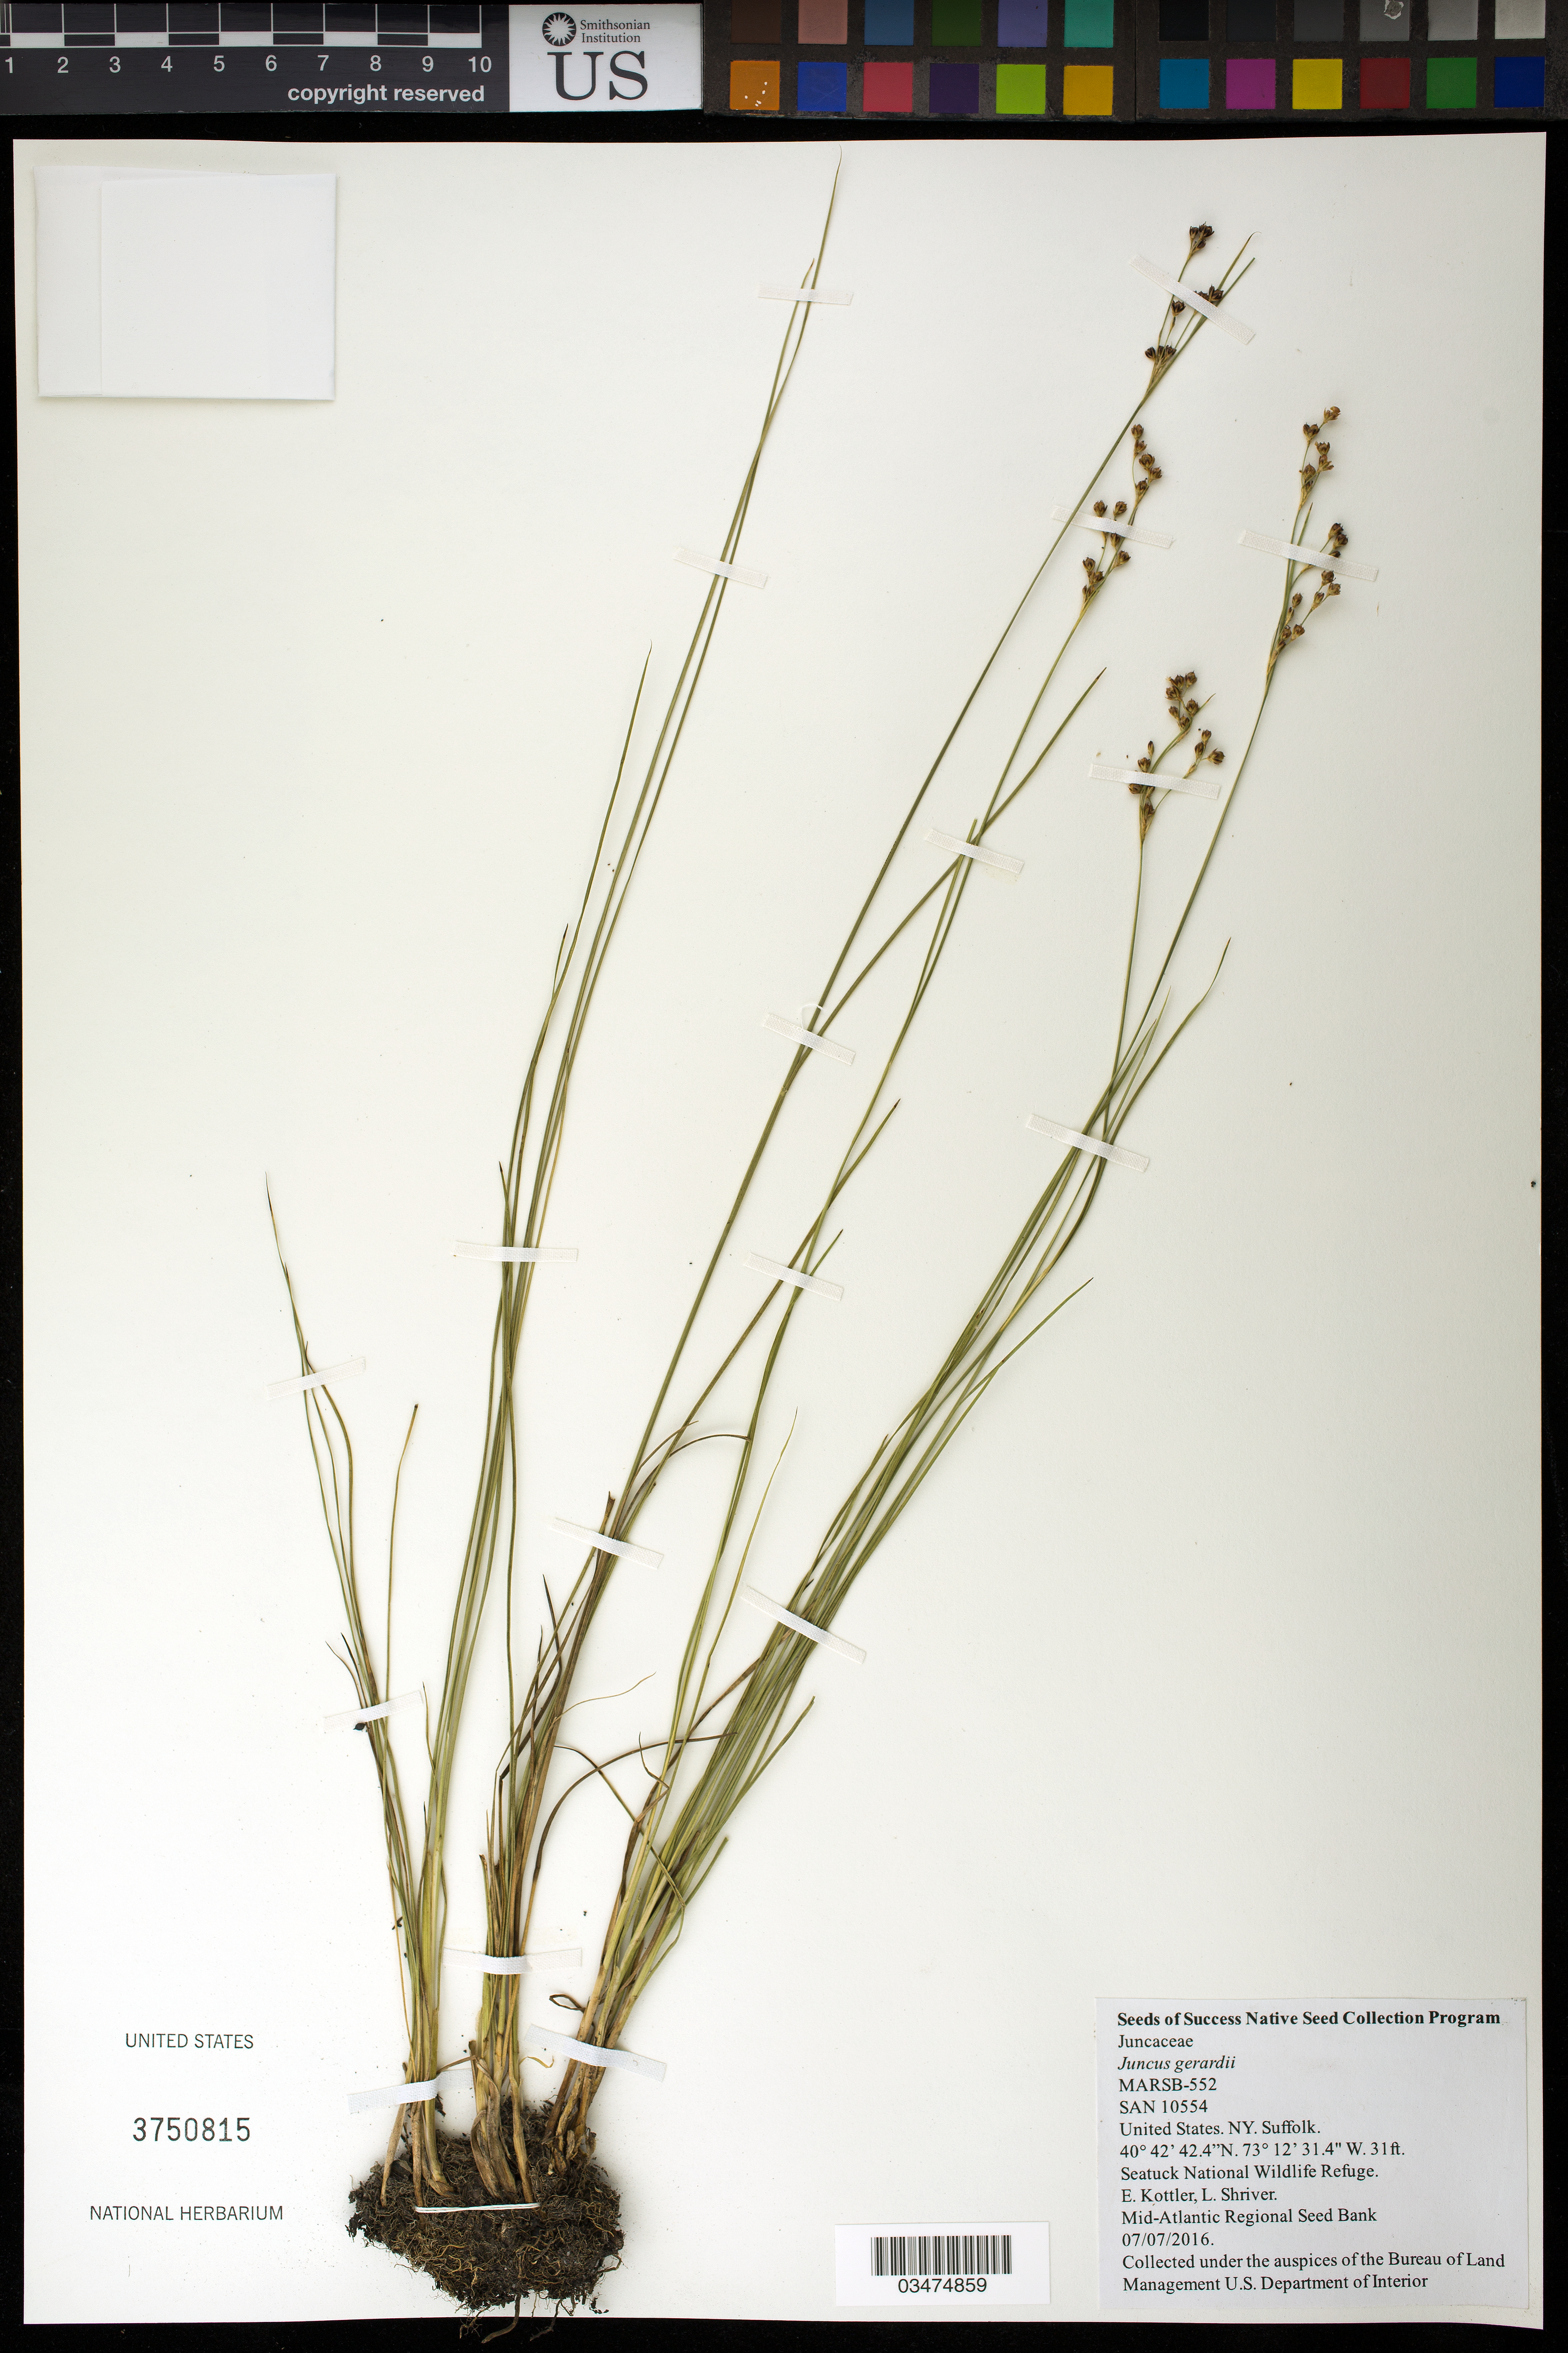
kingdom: Plantae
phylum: Tracheophyta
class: Liliopsida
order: Poales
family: Juncaceae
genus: Juncus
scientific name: Juncus gerardi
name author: Loisel.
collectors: E. Kottler & L. Shriver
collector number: MARSB-552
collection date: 2016-07-07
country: United States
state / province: New York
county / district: Suffolk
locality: Seatuck National Wildlife Refuge, salt marsh trail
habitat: tidal high salt marsh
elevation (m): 9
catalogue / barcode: US 3750815